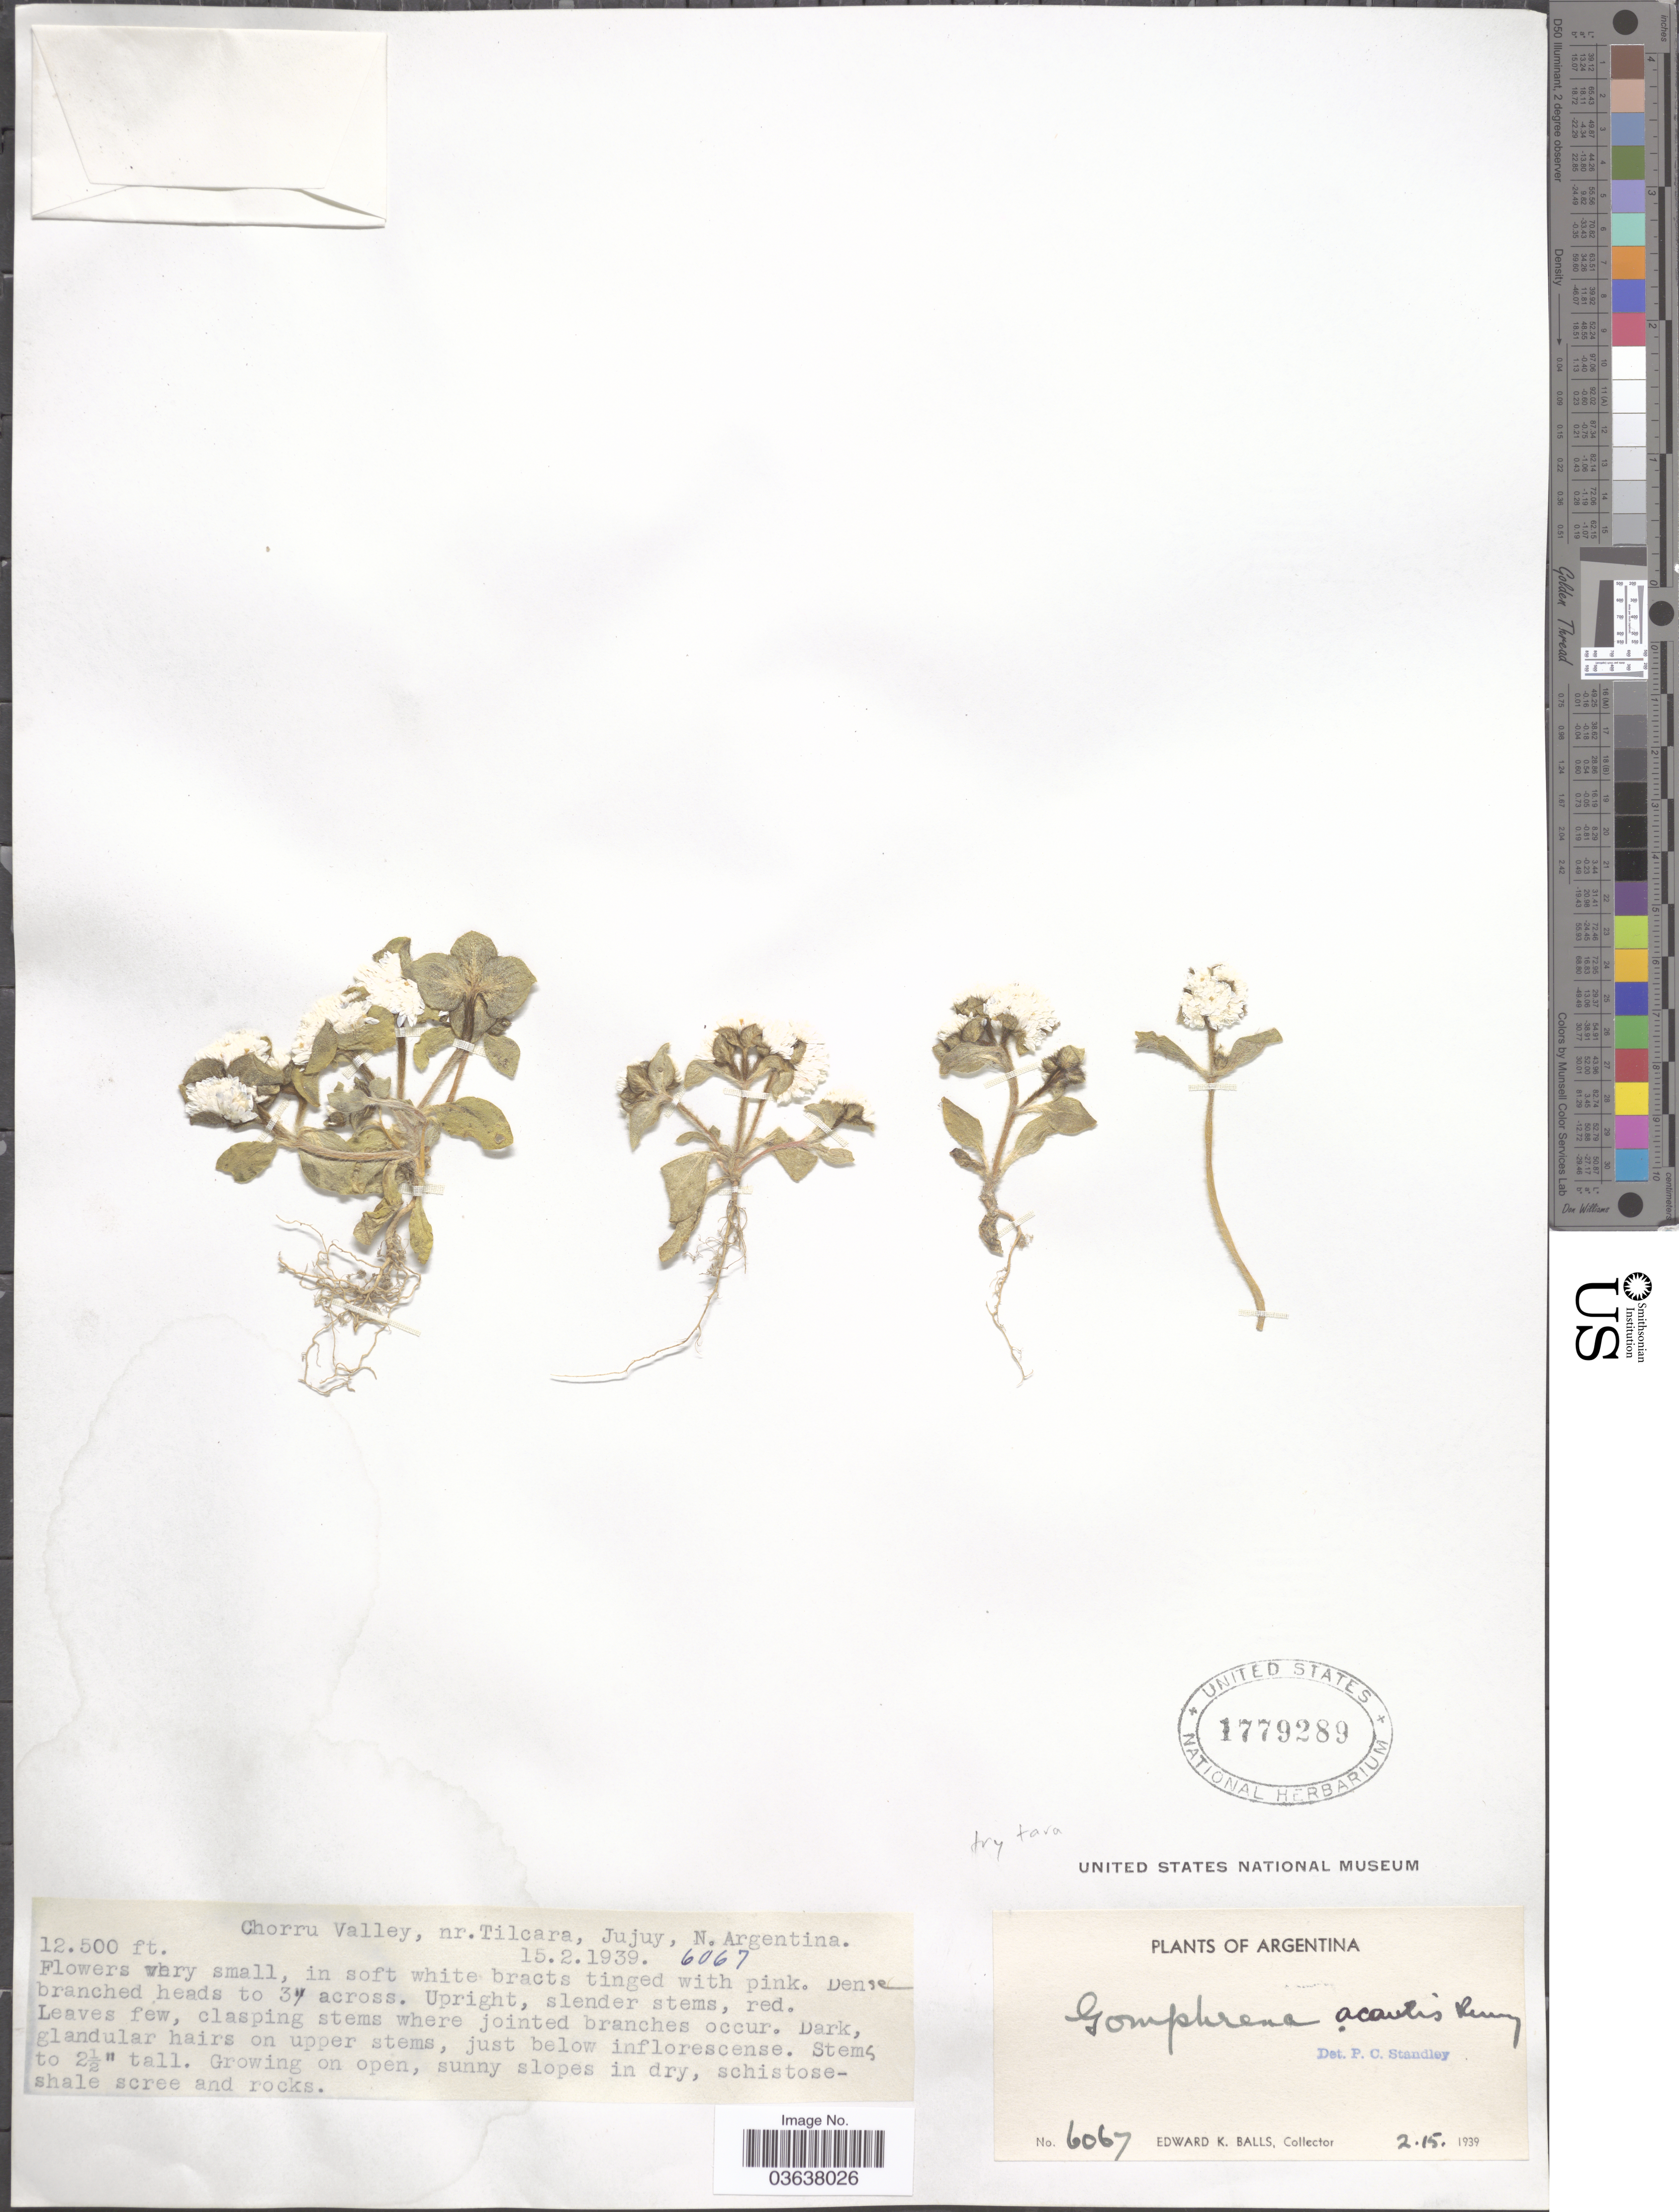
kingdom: Plantae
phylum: Tracheophyta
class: Magnoliopsida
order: Caryophyllales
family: Amaranthaceae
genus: Gomphrena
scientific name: Gomphrena meyeniana var. acaulis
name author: (J. Rémy) Suess.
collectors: E. K. Balls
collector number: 6067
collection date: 1939-02-15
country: Argentina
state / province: Jujuy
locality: Chorru Valley, nr. Tilcara, Jujuy, N. Argentina.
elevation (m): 3810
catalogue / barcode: US 1779289